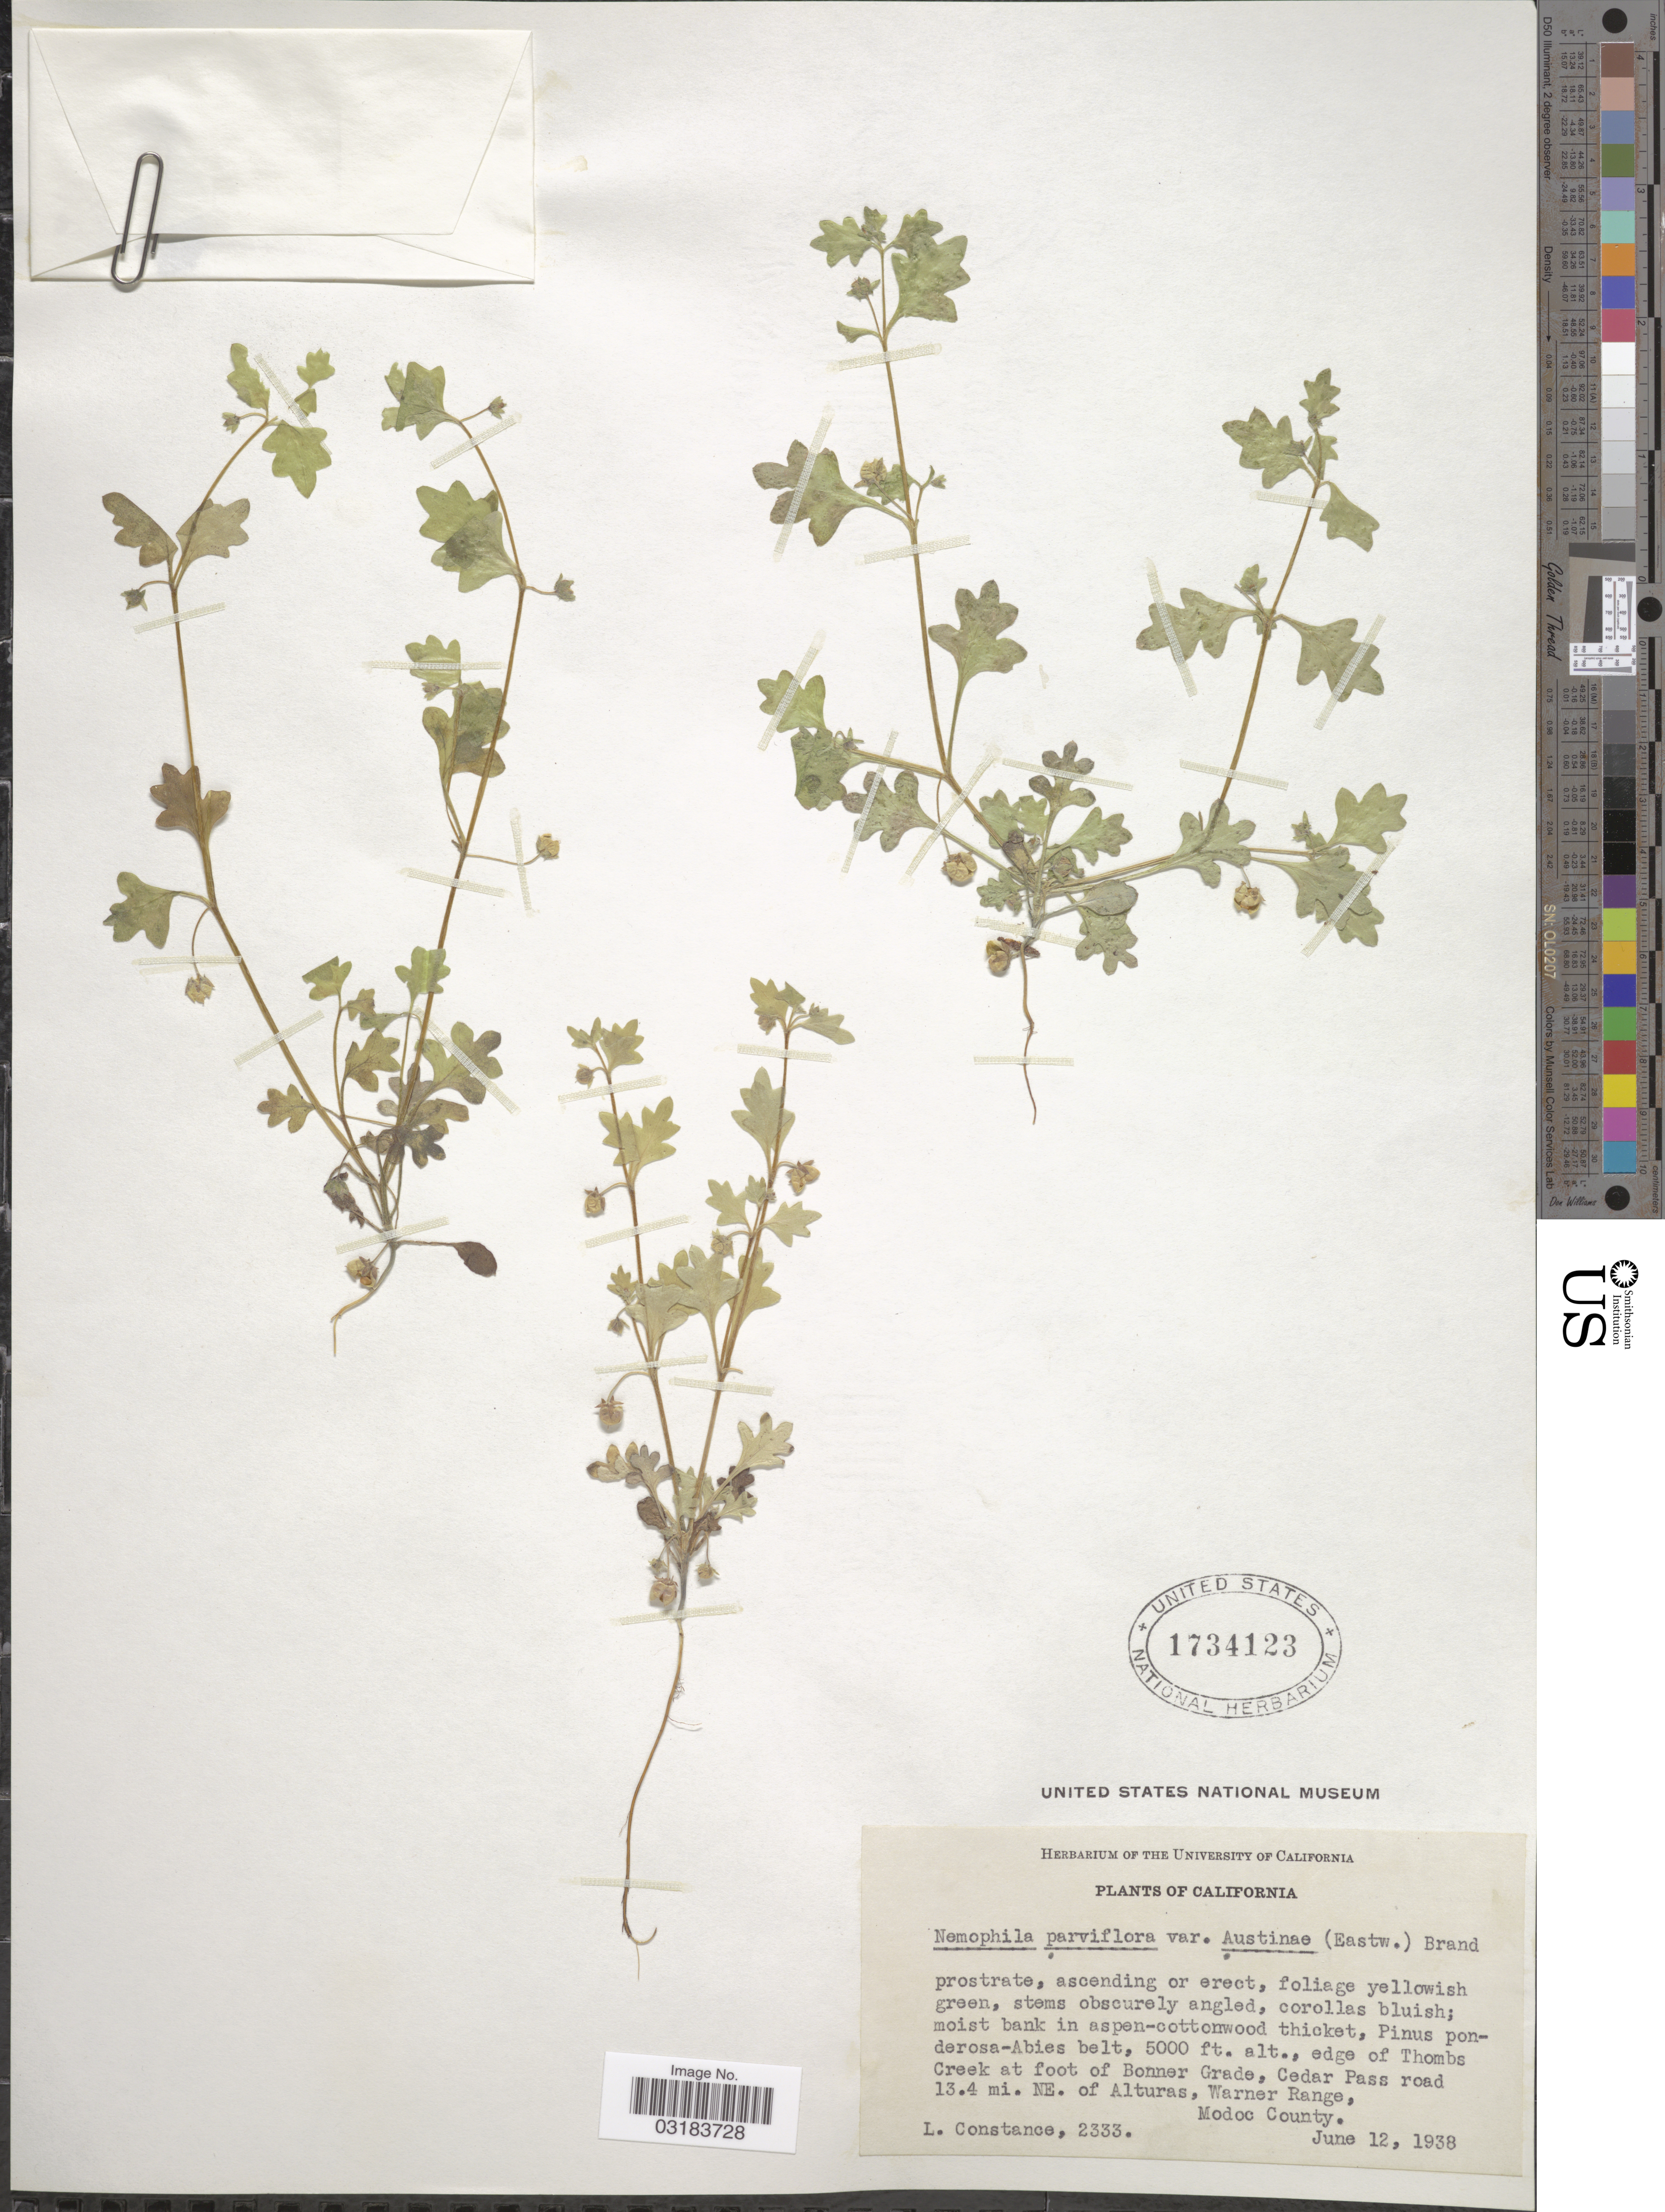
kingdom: Plantae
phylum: Tracheophyta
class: Magnoliopsida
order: Boraginales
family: Hydrophyllaceae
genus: Nemophila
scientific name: Nemophila parviflora var. austiniae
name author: (Eastw.) Brand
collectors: L. Constance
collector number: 2333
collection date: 1938-06-12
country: United States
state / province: California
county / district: Modoc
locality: Edge of Thombs Creek at foot of Bonner Grade, Cedar Pass road 13.4 mi. NE. of Alturas, Warner Range, Modoc County.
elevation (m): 1524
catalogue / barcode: US 1734123